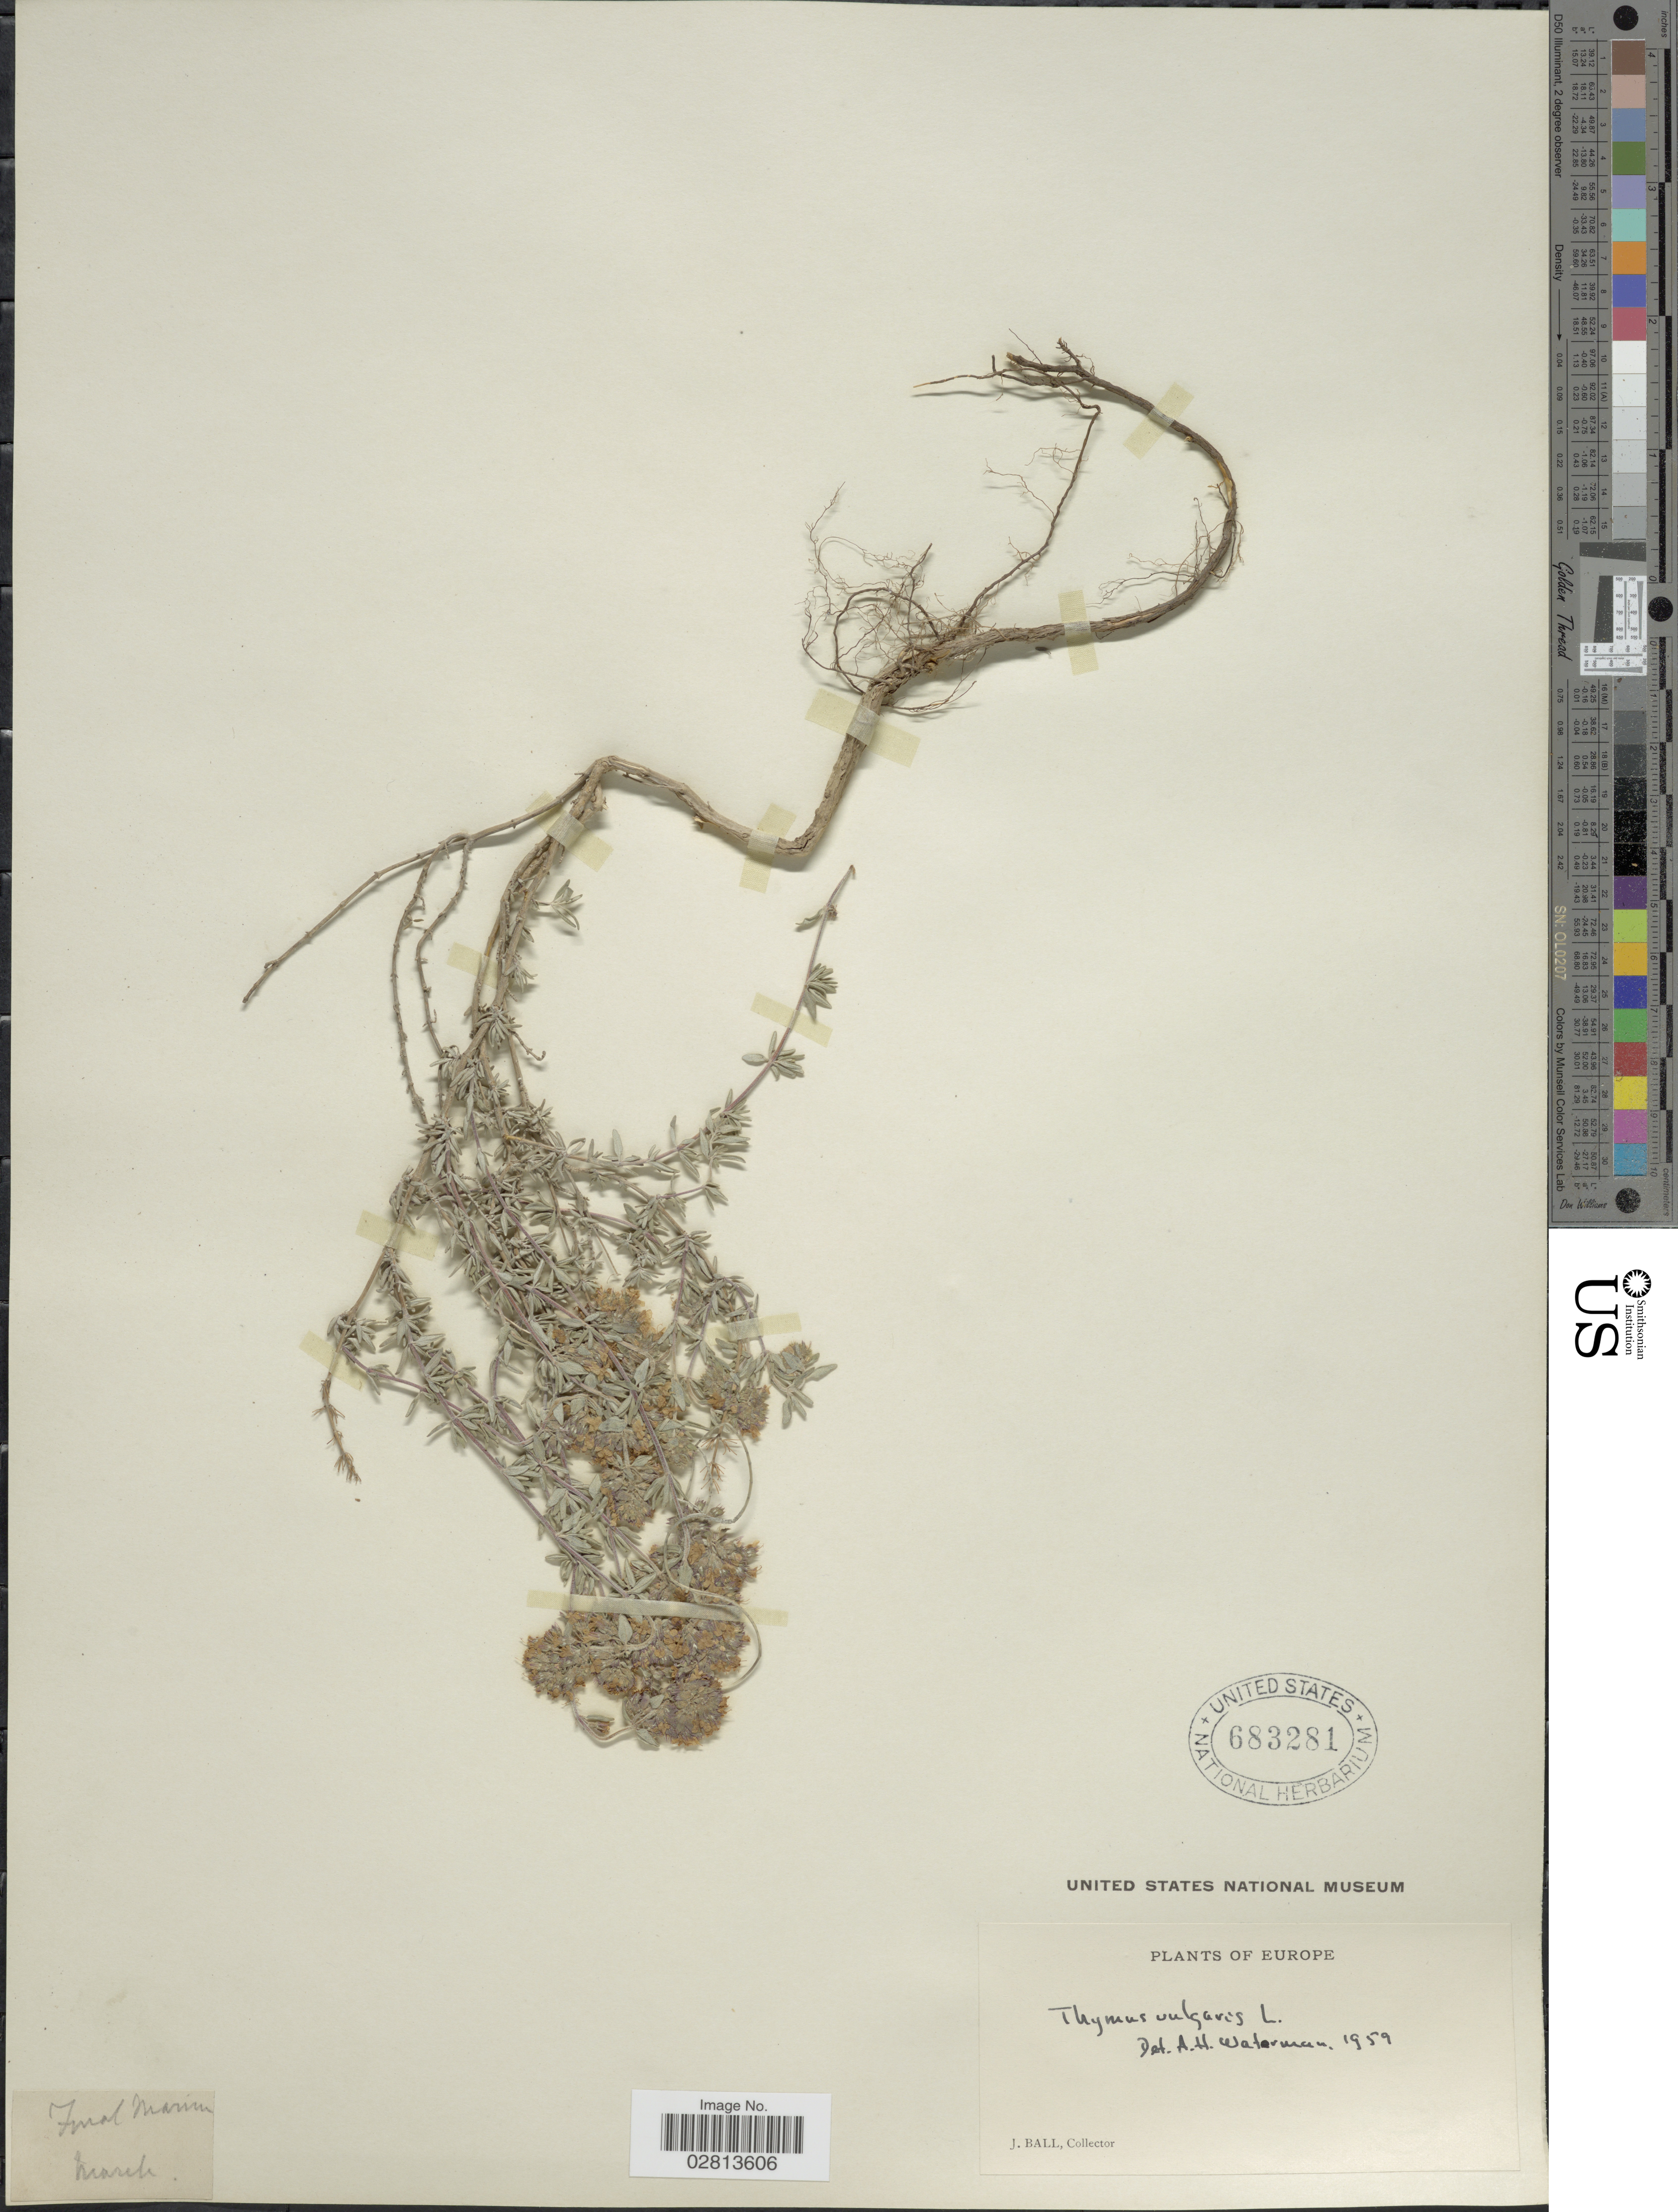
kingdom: Plantae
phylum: Tracheophyta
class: Magnoliopsida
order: Lamiales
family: Lamiaceae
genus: Thymus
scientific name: Thymus vulgaris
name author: L.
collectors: J. Ball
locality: Europe. Final Marim Marek.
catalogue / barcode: US 683281